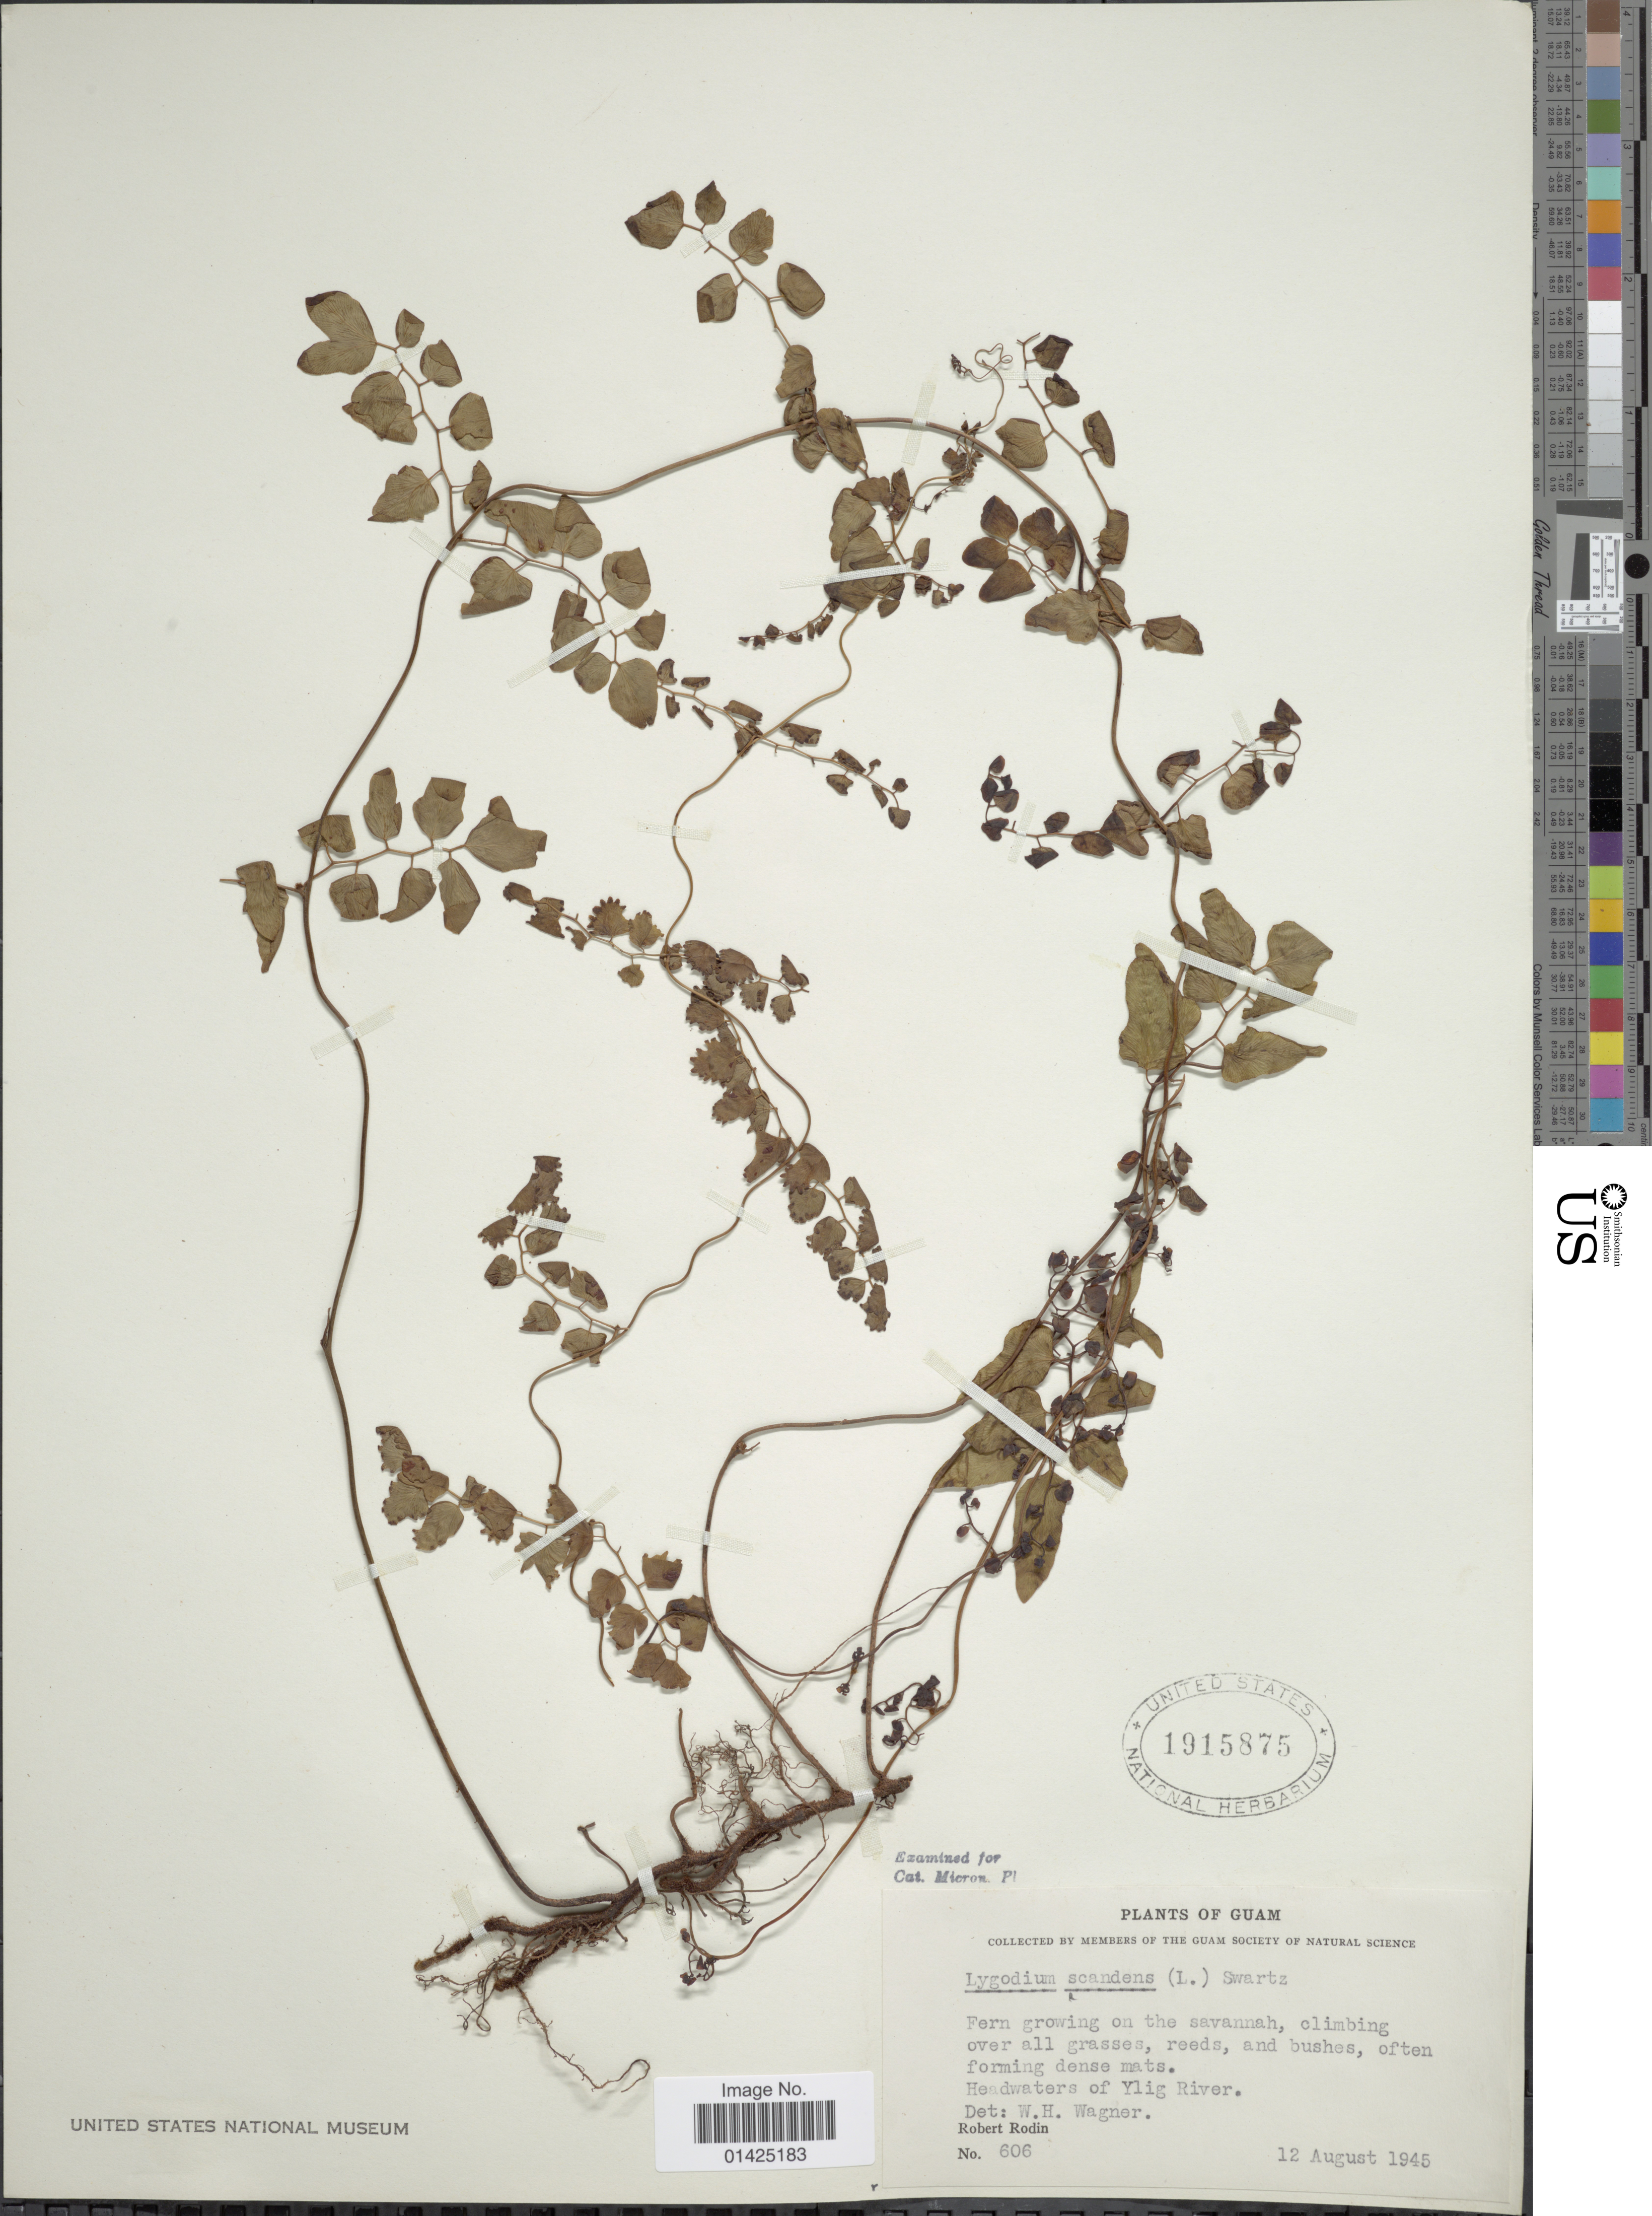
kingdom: Plantae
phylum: Tracheophyta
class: Polypodiopsida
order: Schizaeales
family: Lygodiaceae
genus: Lygodium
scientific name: Lygodium microphyllum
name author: (Cav.) R. Br.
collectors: R. Rodin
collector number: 606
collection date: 1945-08-12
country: Guam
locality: Headwaters of Ylig River.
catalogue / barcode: US 1915875